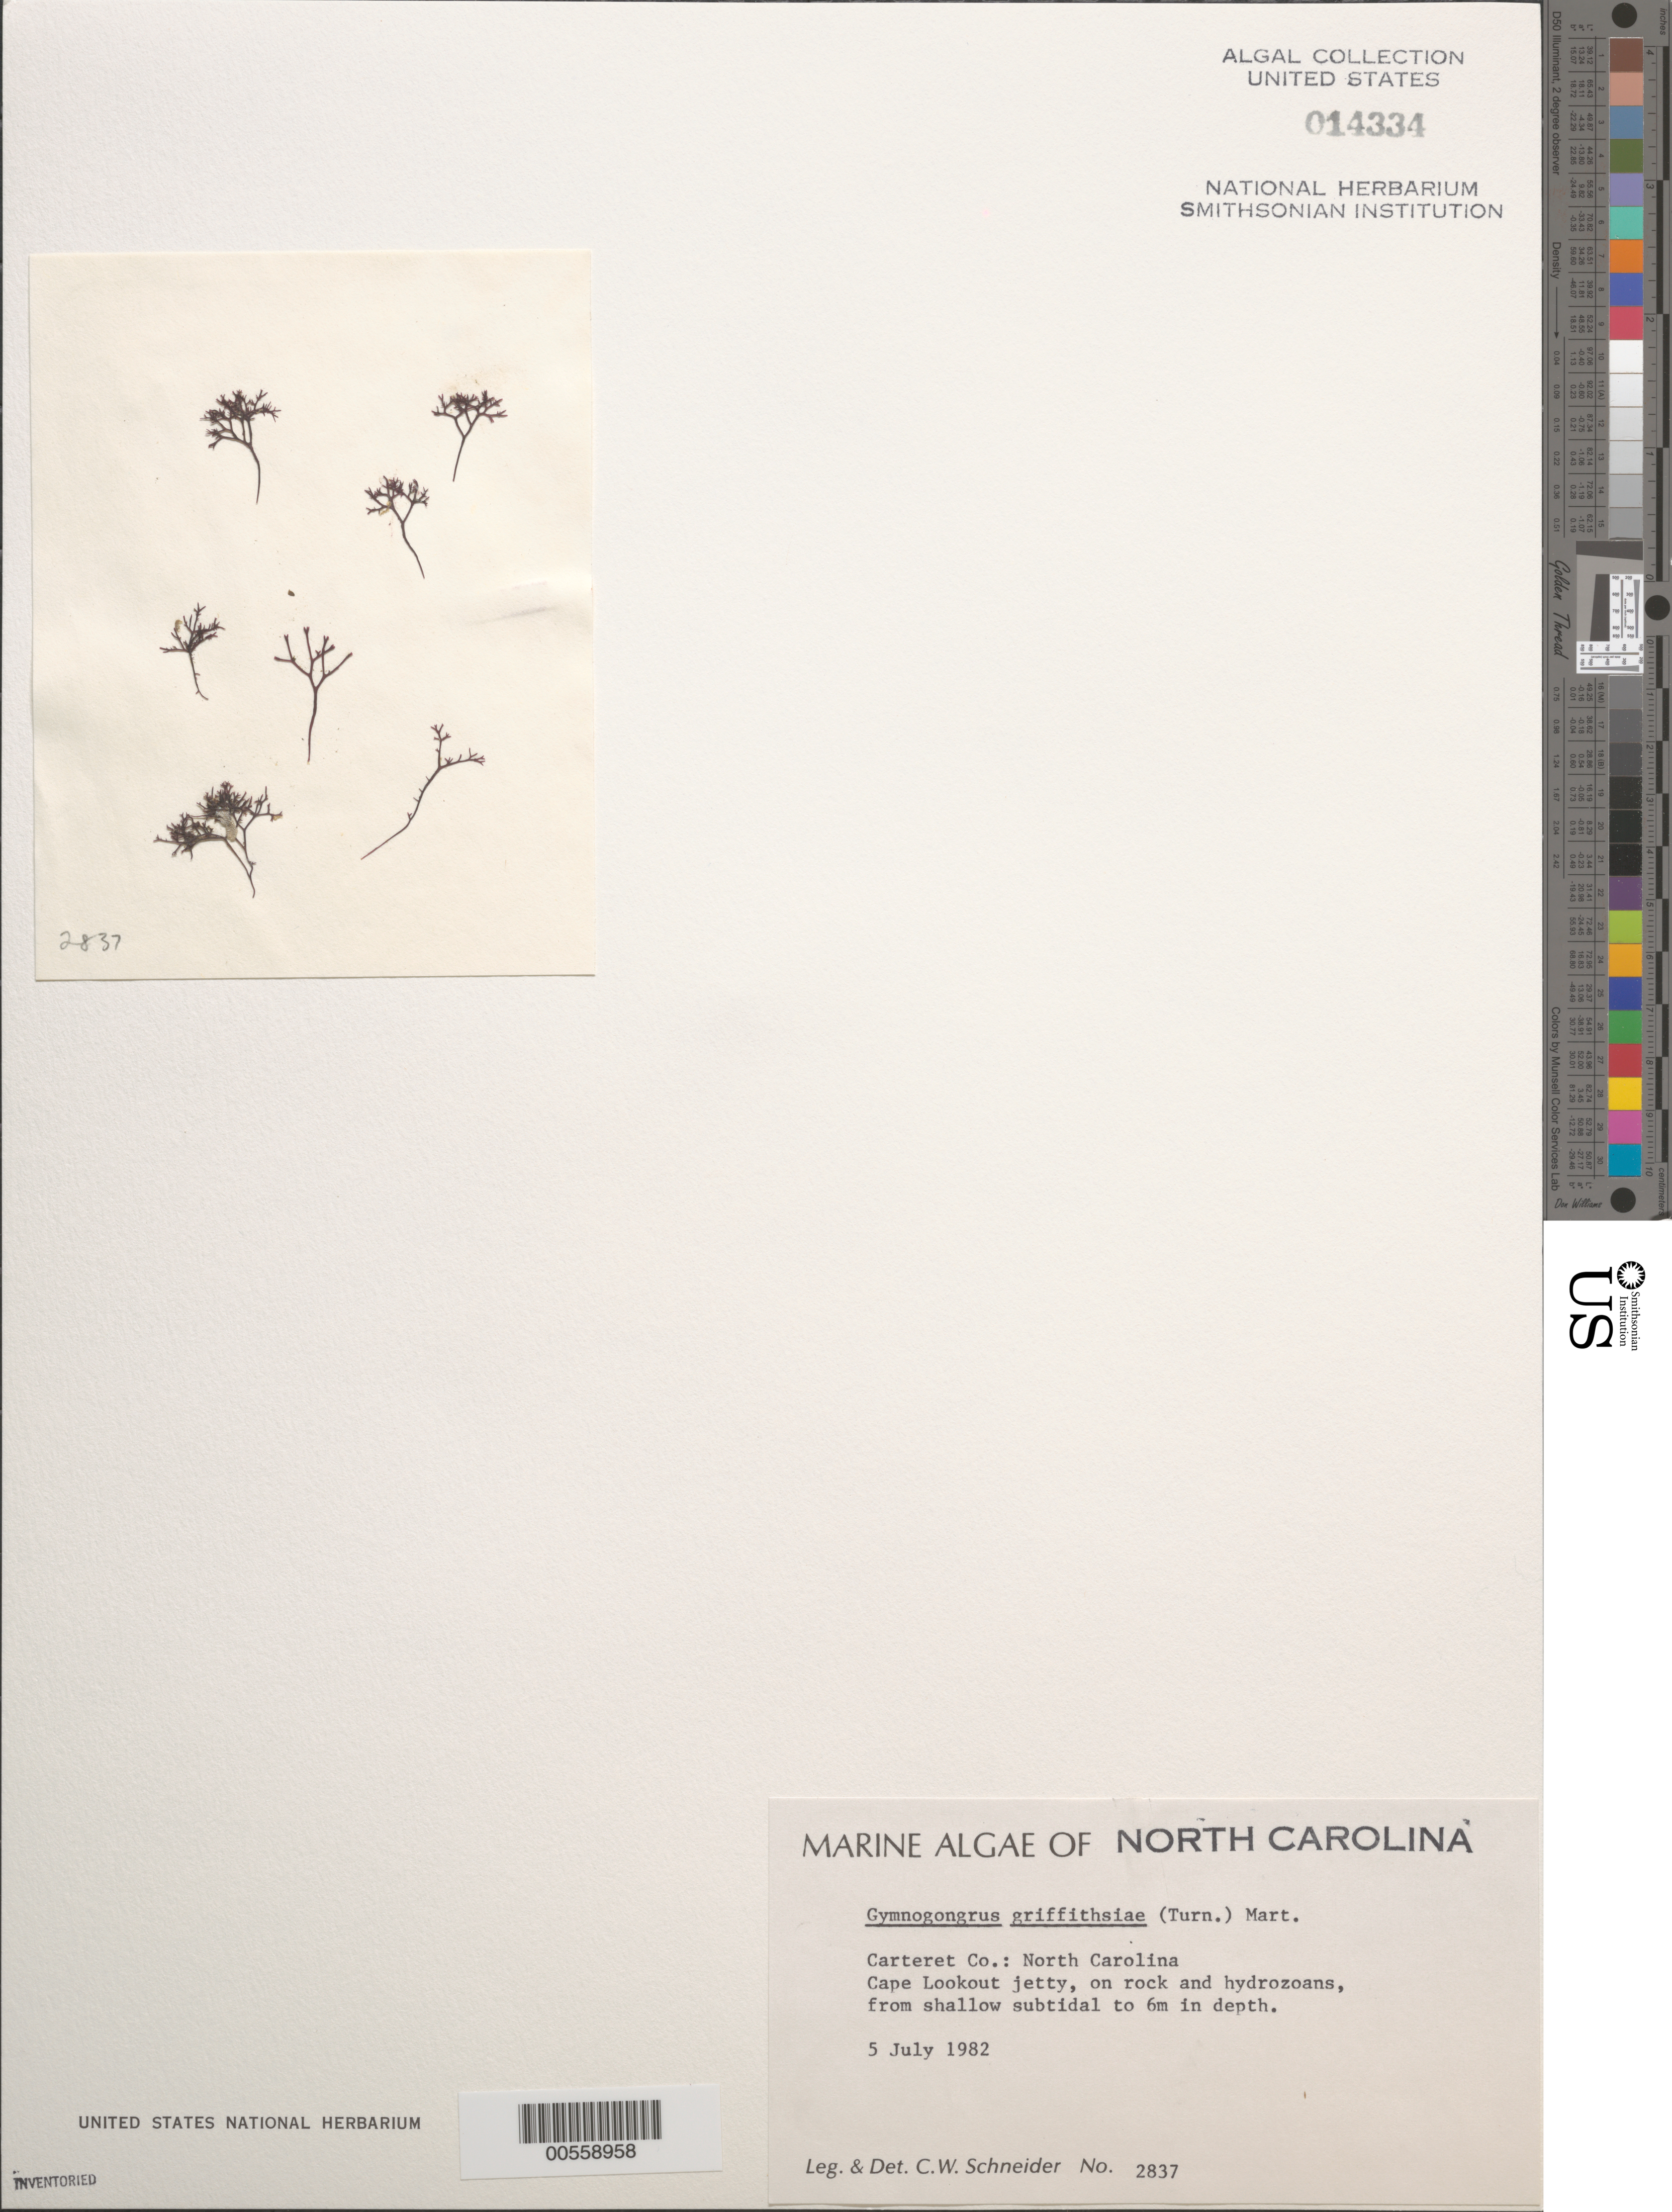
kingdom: Plantae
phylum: Rhodophyta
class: Florideophyceae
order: Gigartinales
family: Phyllophoraceae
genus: Gymnogongrus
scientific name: Gymnogongrus griffithsiae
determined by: Schneider, C. W.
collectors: C. W. Schneider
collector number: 2837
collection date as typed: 05 Jul 1982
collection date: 1982-07-05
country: United States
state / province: North Carolina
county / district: Carteret County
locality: Cape Lookout jetty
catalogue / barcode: US 14334